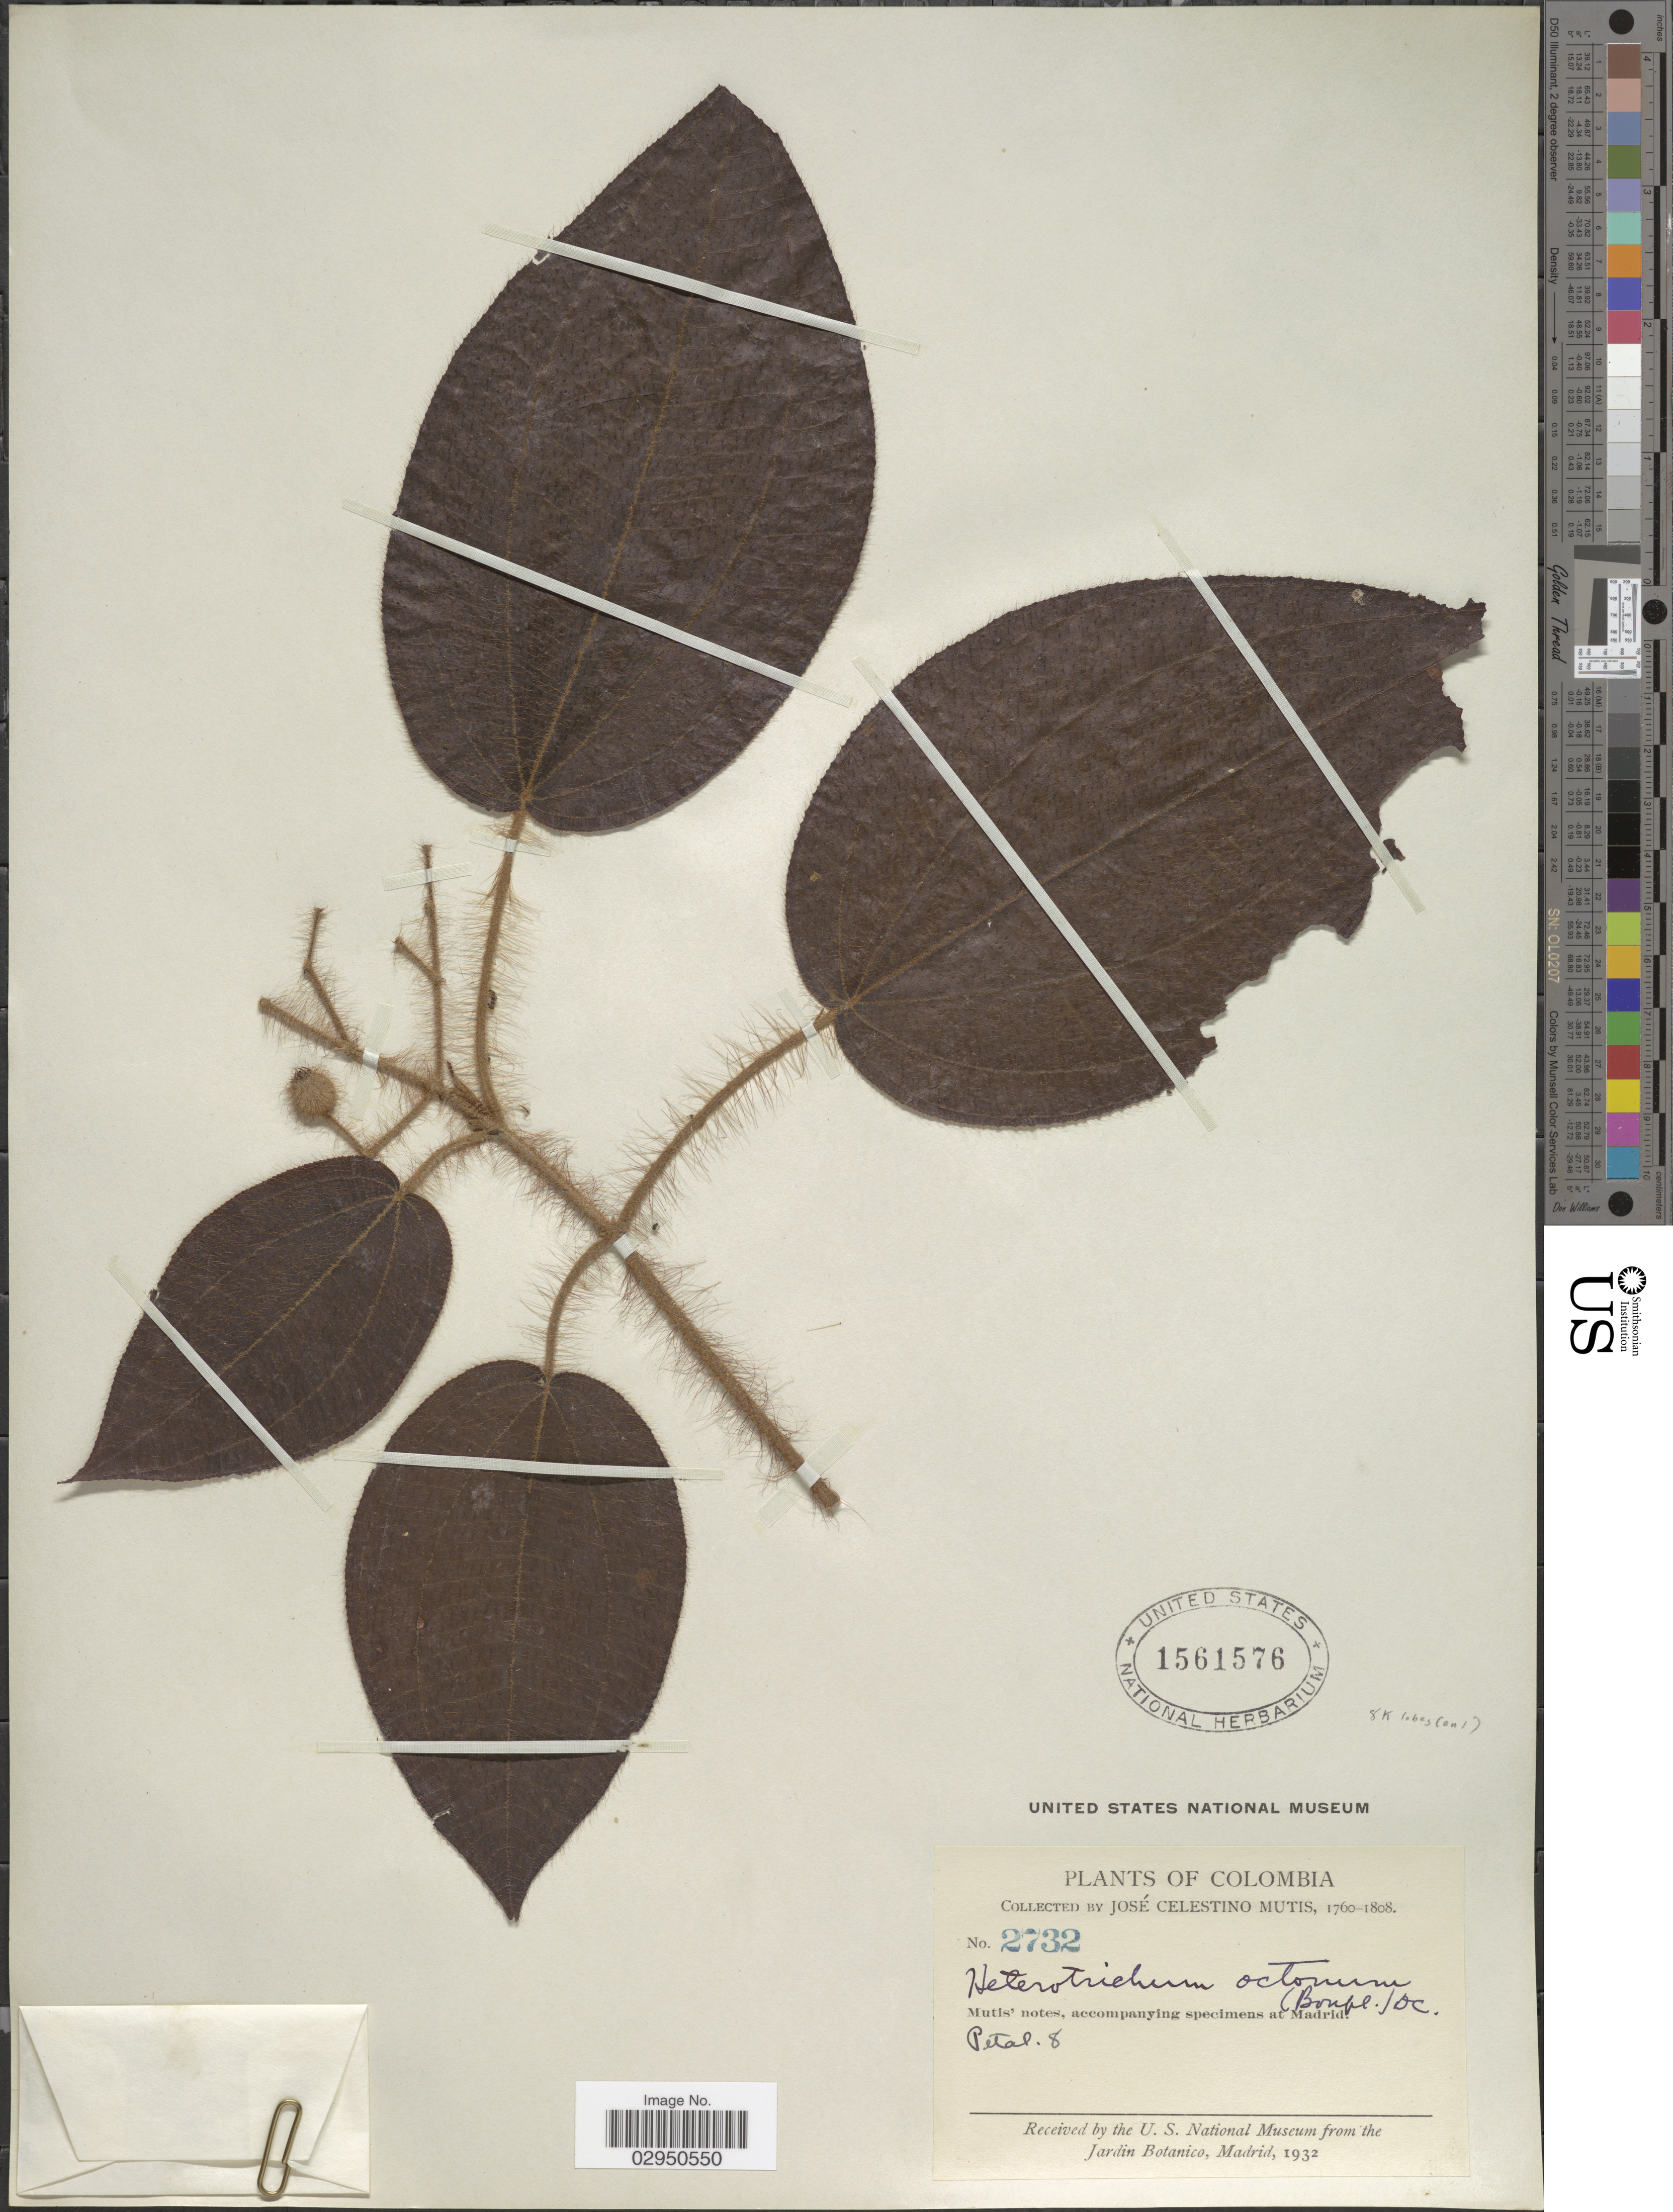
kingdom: Plantae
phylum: Tracheophyta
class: Magnoliopsida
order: Myrtales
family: Melastomataceae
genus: Clidemia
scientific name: Clidemia octona subsp. octona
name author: (Bonpl.) L.O. Williams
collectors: J. C. B. Mutis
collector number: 2732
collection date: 1760/1808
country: Colombia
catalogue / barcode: US 1561576